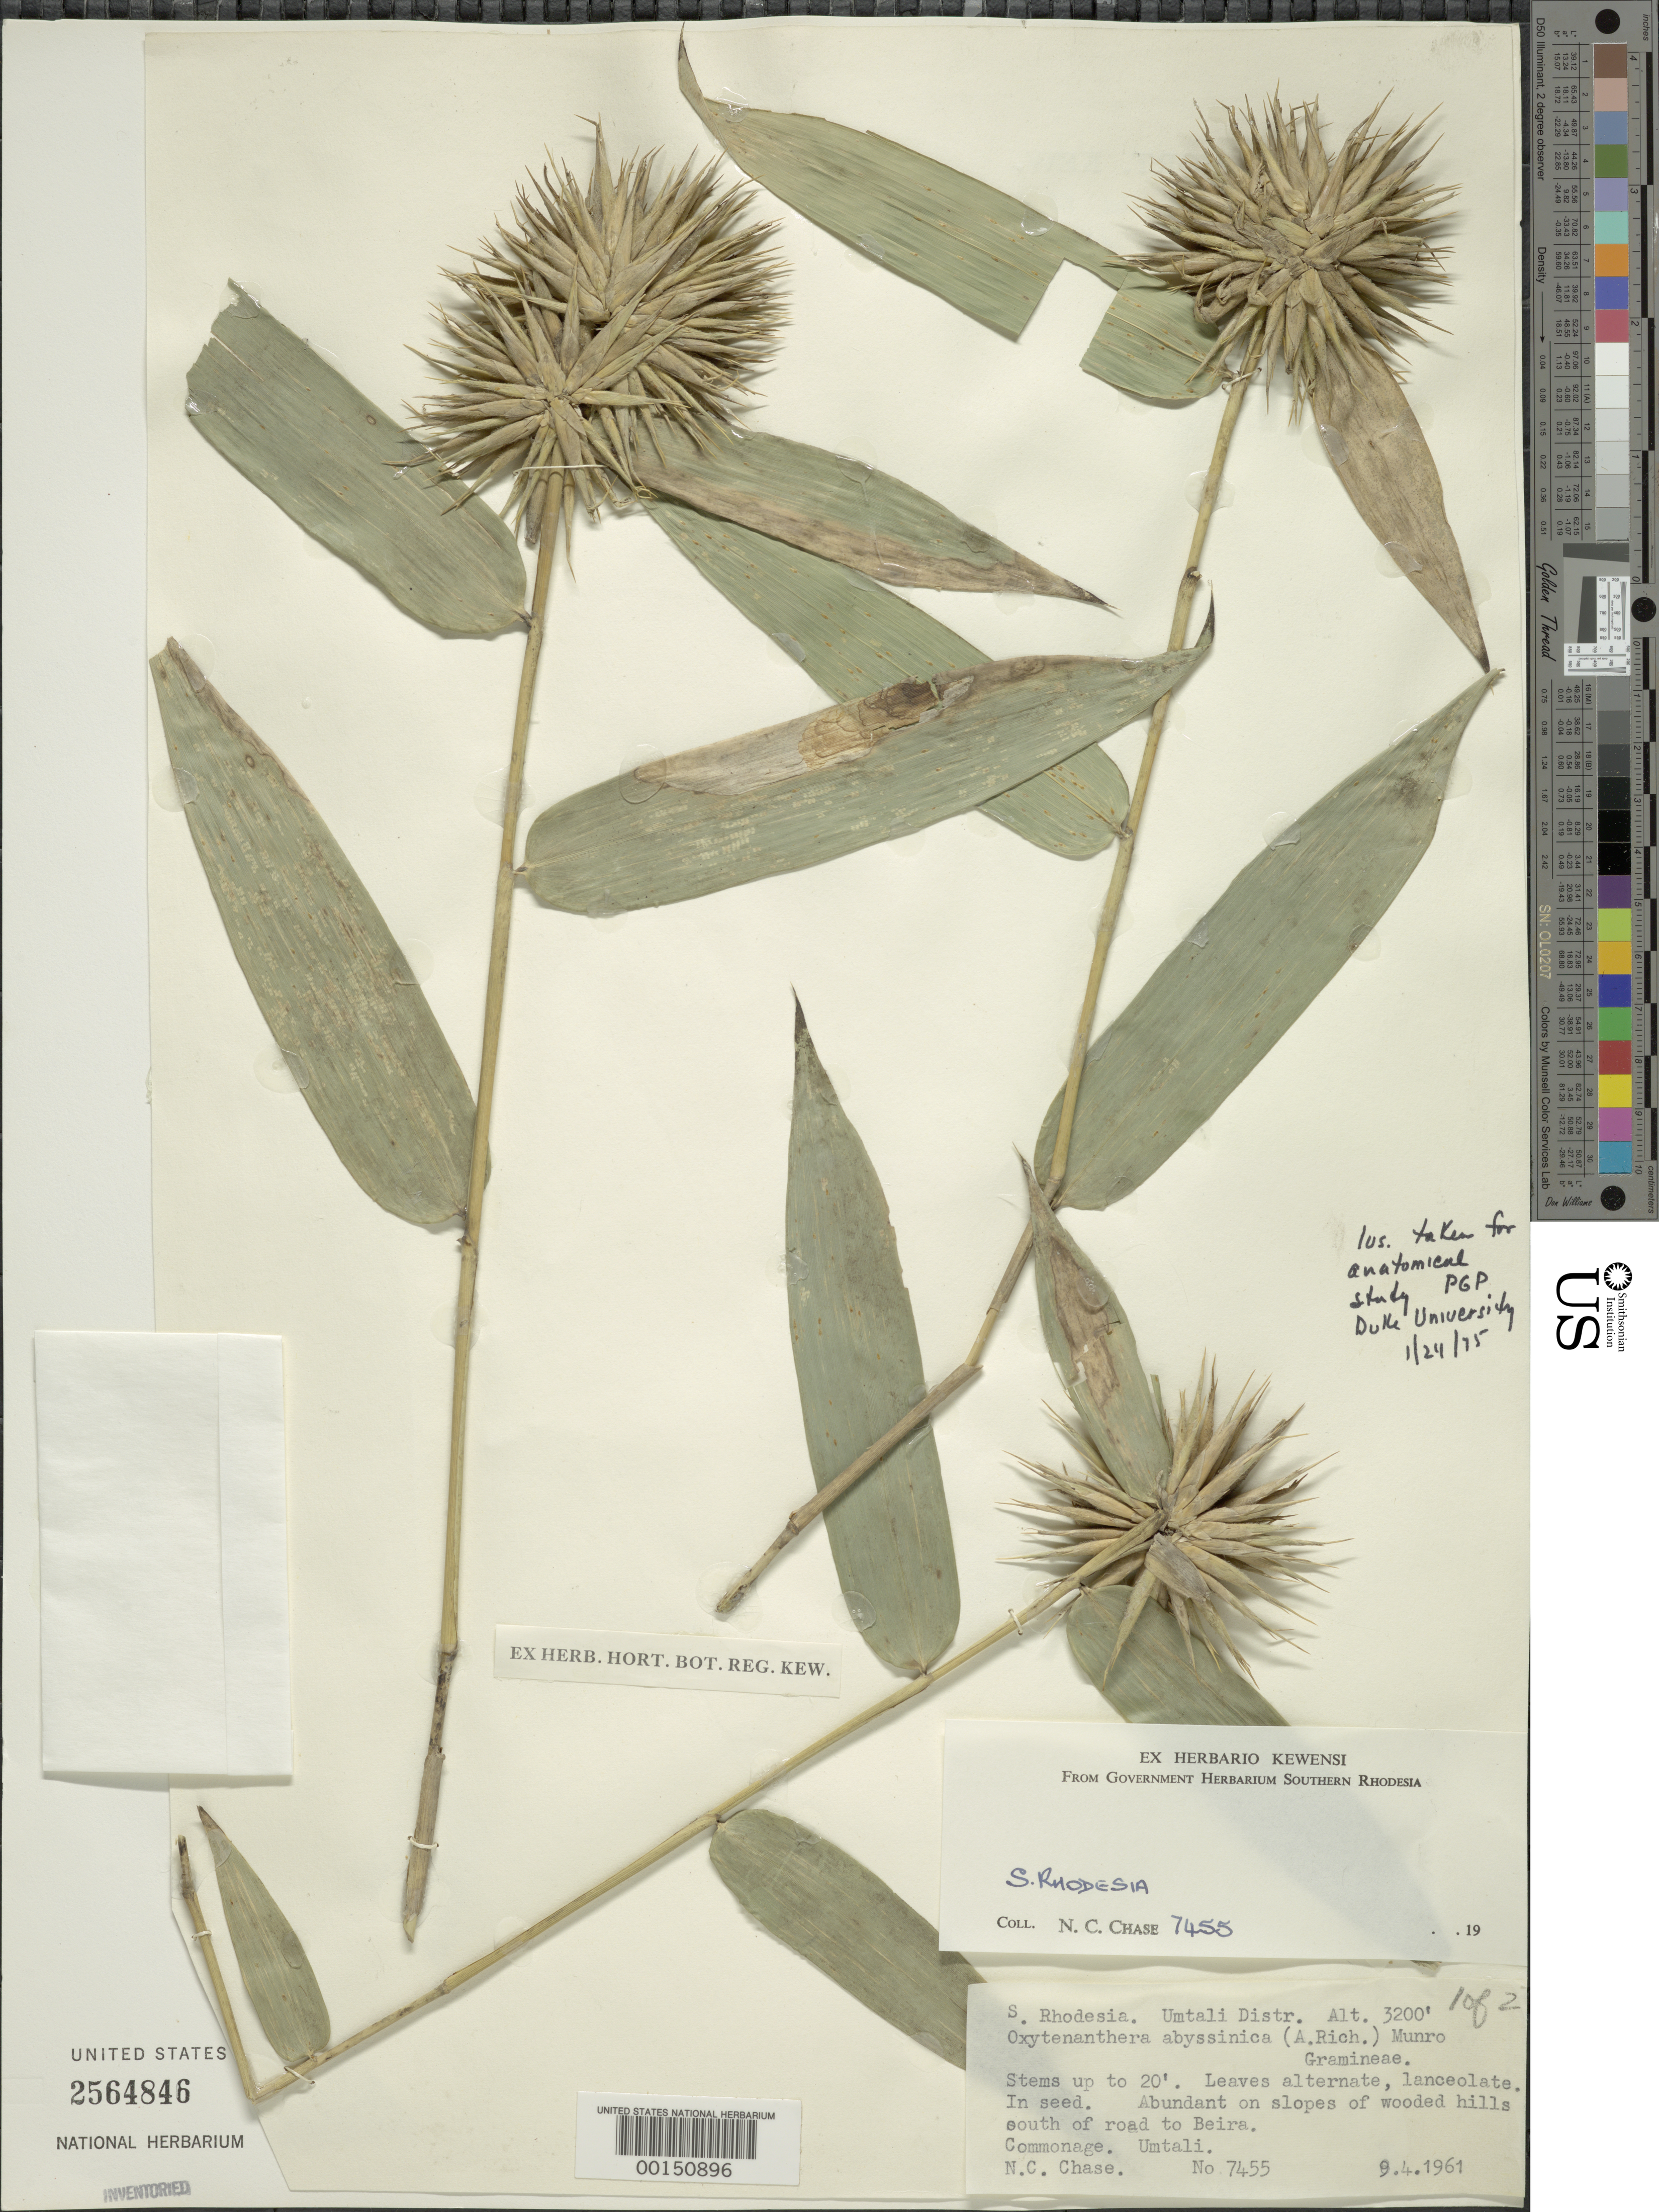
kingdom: Plantae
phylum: Tracheophyta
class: Liliopsida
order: Poales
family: Poaceae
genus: Oxytenanthera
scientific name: Oxytenanthera abyssinica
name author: (A. Rich.) Munro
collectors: N. C. Chase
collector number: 7455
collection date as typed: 09 Apr 1961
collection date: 1961-04-09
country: Zimbabwe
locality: Umtali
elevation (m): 976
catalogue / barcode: US 2564846